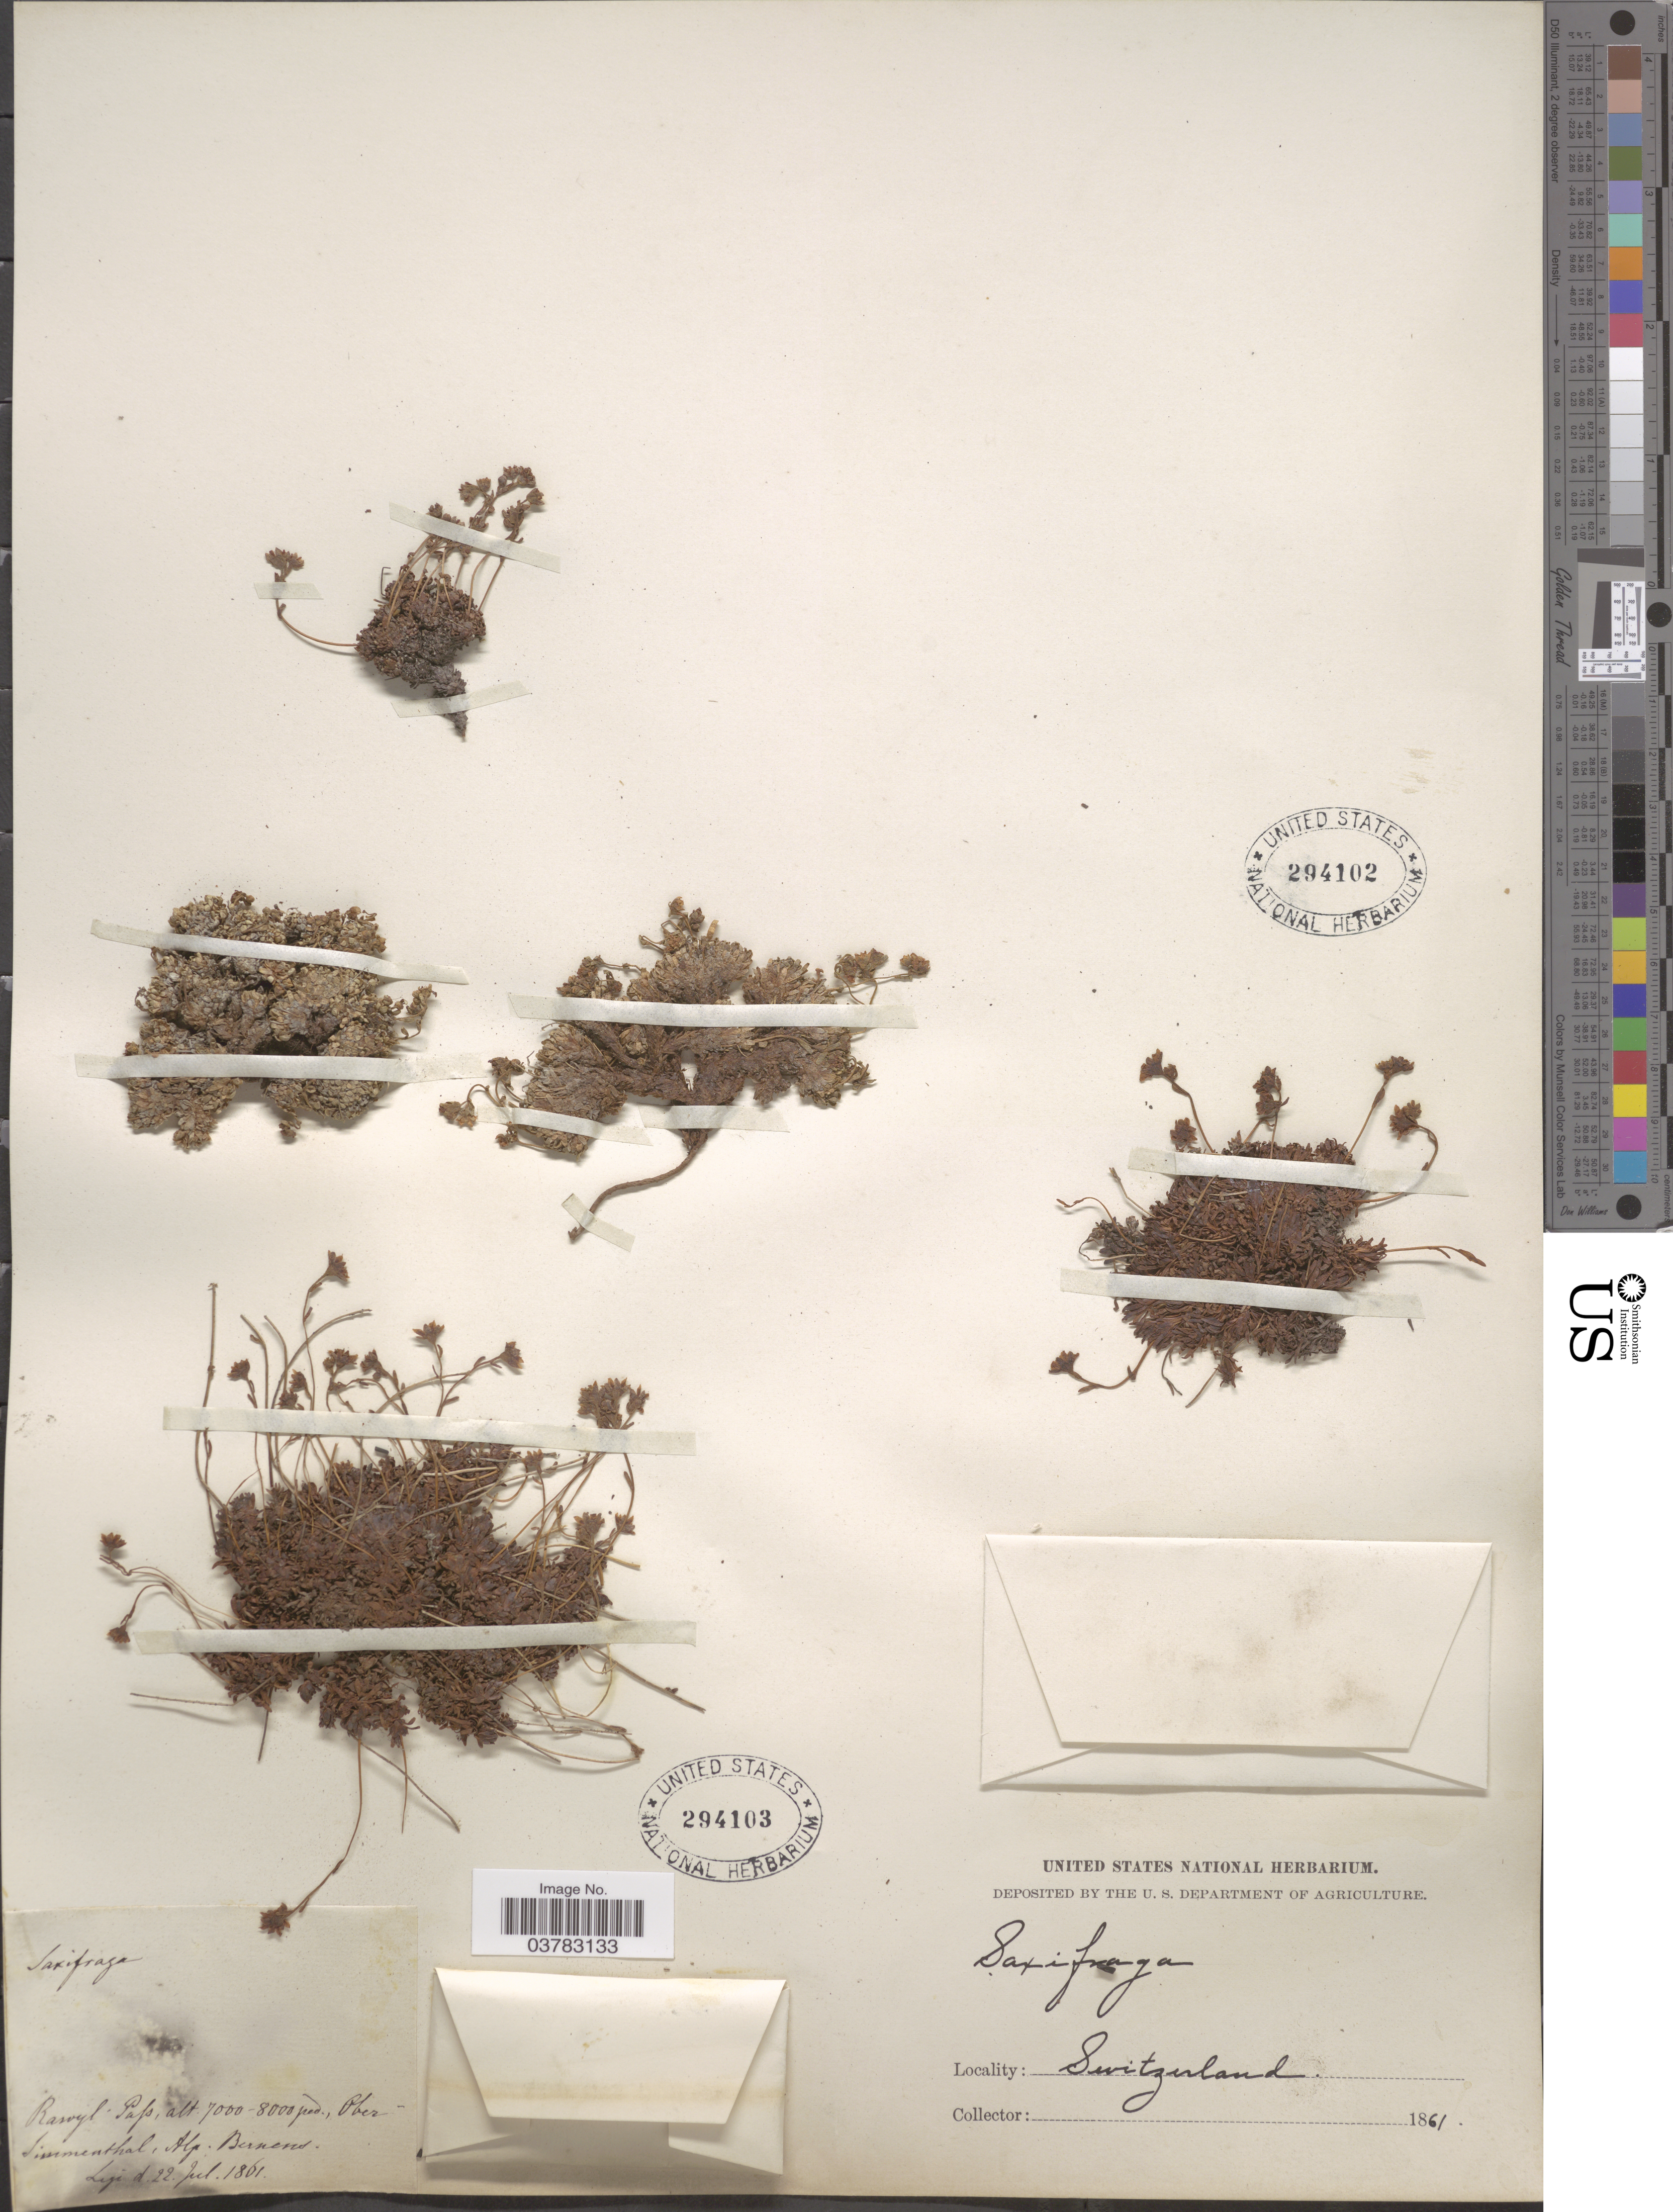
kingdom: Plantae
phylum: Tracheophyta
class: Magnoliopsida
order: Saxifragales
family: Saxifragaceae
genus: Saxifraga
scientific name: Saxifraga sp.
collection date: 1861-07-22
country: Switzerland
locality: Rawyl Pass, Ober Simmenthal, Alp. Bernens.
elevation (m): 2134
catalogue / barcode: US 294103